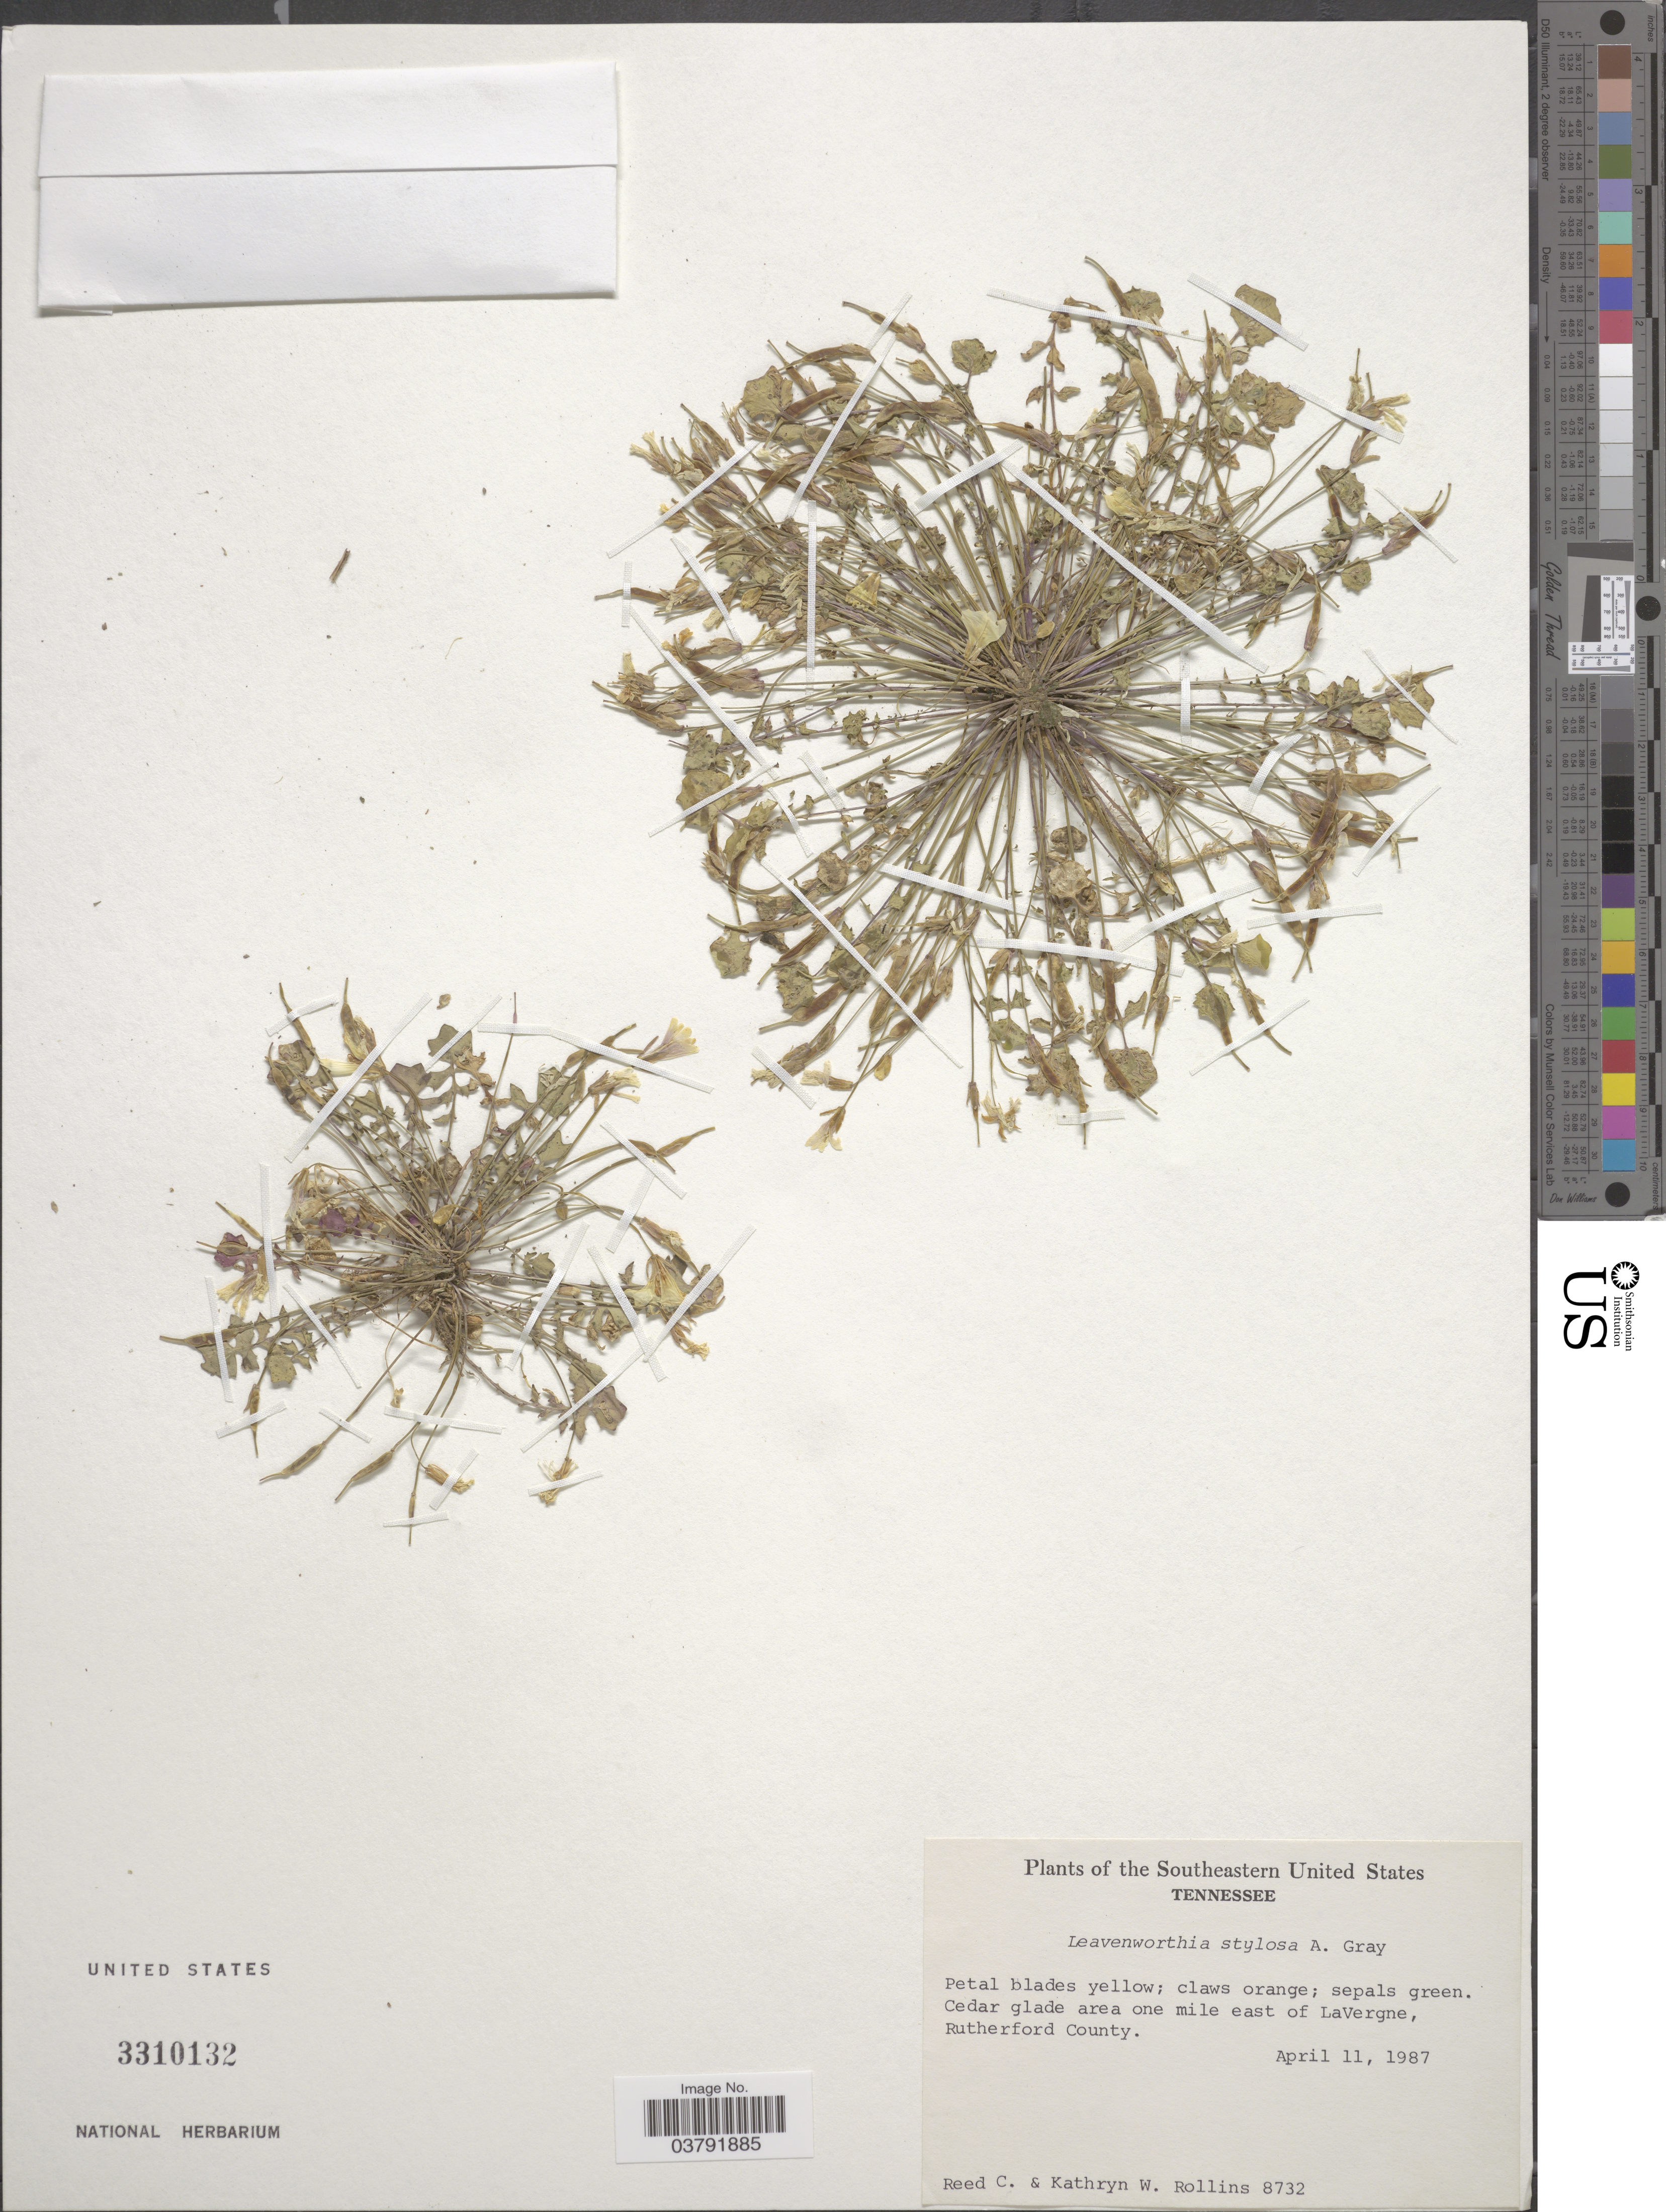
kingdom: Plantae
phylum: Tracheophyta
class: Magnoliopsida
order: Brassicales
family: Brassicaceae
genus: Leavenworthia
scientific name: Leavenworthia stylosa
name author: A. Gray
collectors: R. C. Rollins & K. W. Rollins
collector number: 8732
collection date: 1987-04-11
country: United States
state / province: Tennessee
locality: Southeastern United States. Cedar glade area one mile east of Lavergne, Rutherford County.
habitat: cedar glade area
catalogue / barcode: US 3310132